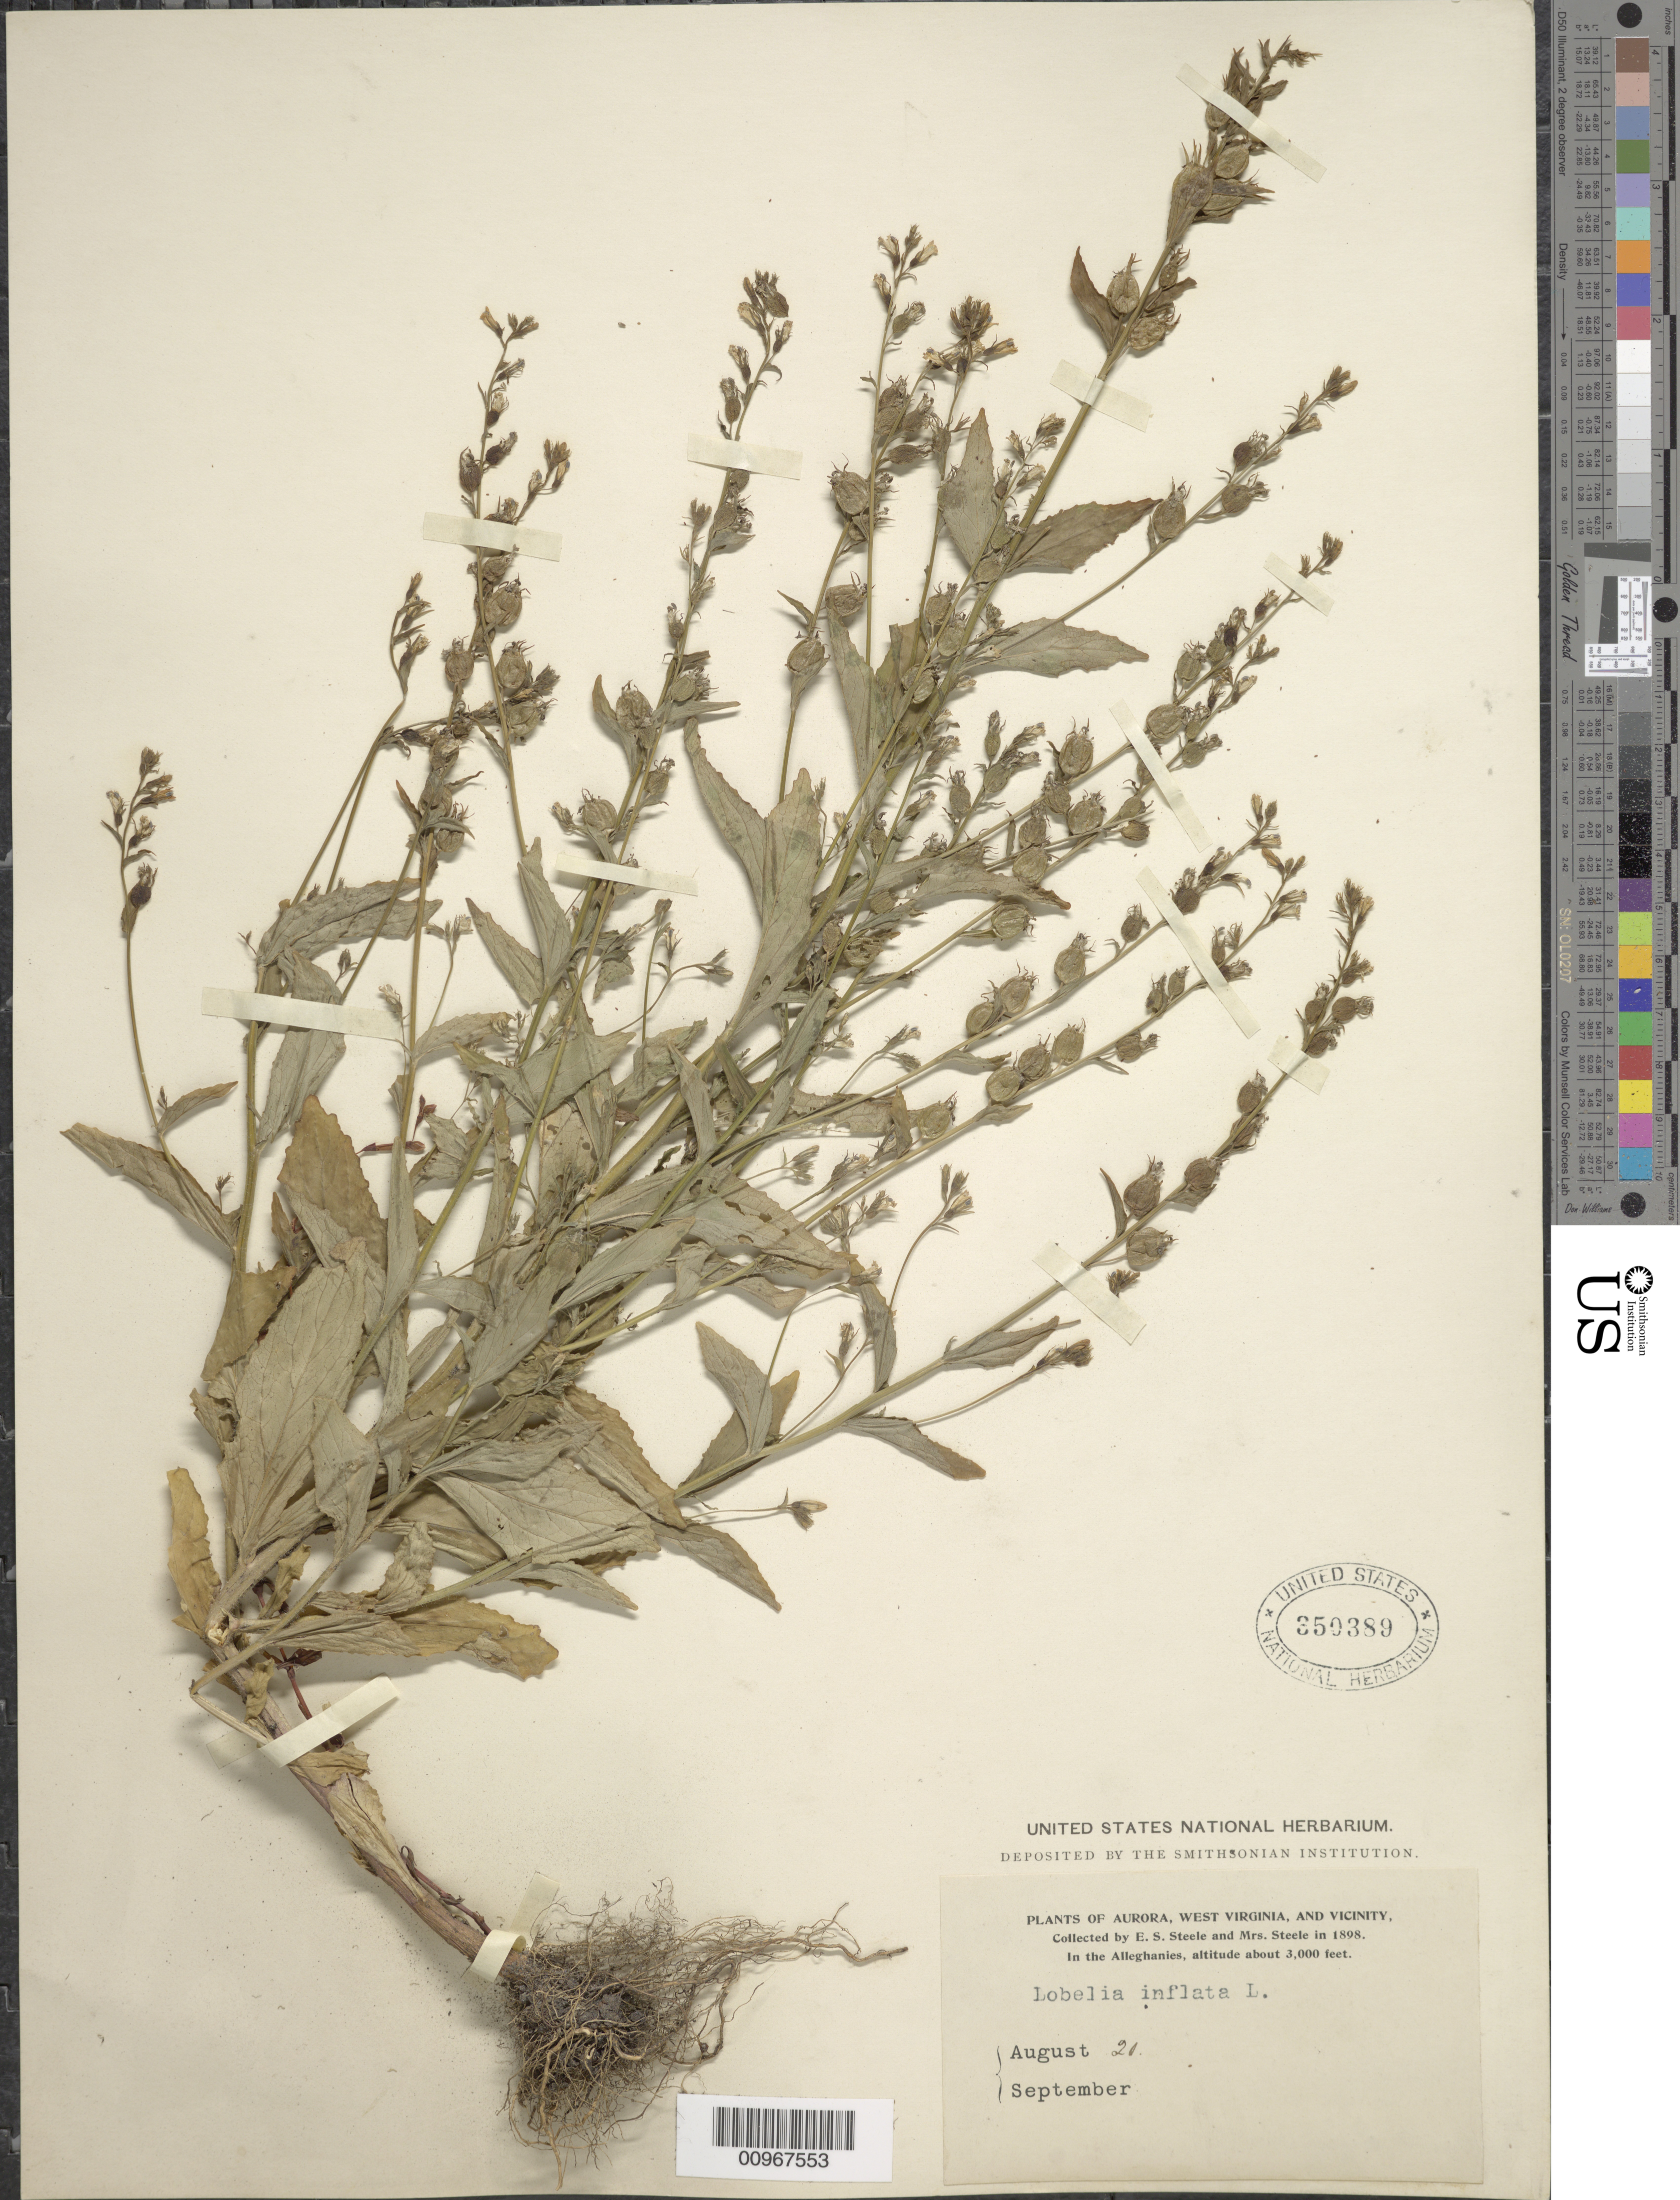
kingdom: Plantae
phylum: Tracheophyta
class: Magnoliopsida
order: Asterales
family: Campanulaceae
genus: Lobelia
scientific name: Lobelia inflata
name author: L.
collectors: E. Steele & Mrs. E. S. Steele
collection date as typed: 20 Aug 1898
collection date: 1898-08-20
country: United States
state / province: West Virginia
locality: Aurora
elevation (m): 914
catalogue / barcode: US 350389